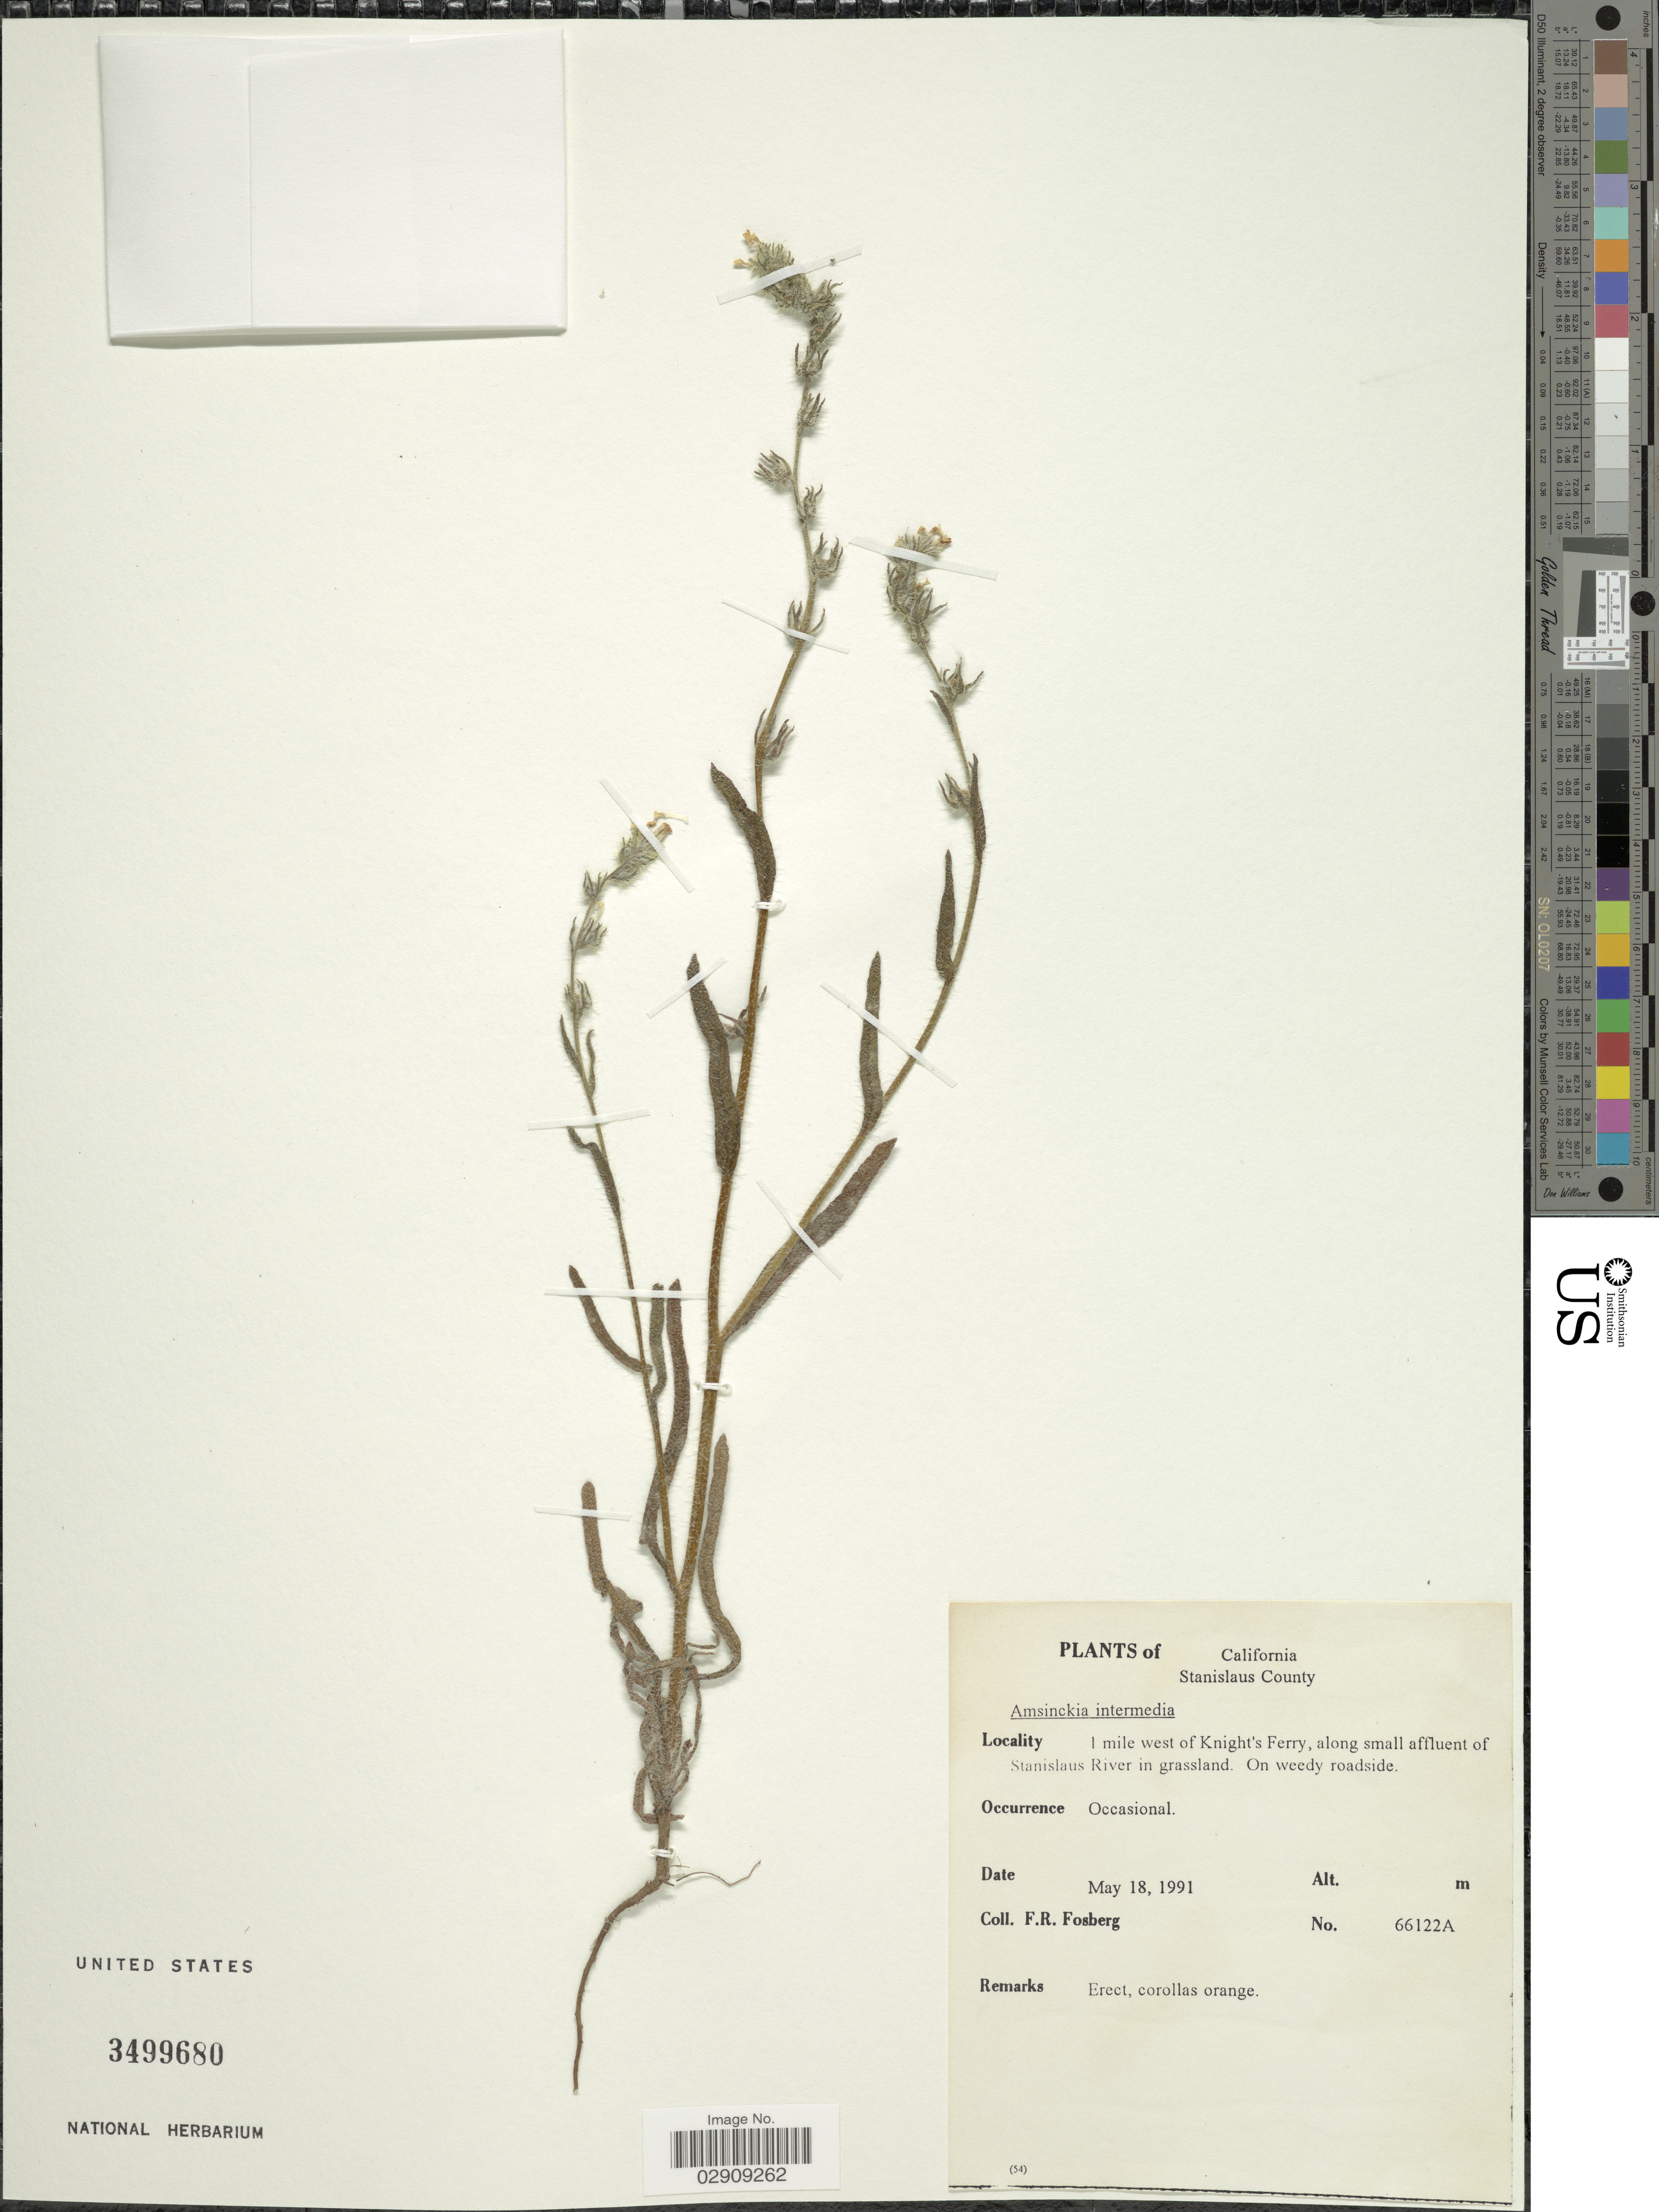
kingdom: Plantae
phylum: Tracheophyta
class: Magnoliopsida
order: Boraginales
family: Boraginaceae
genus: Amsinckia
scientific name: Amsinckia menziesii var. intermedia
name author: (Fisch. & C.A. Mey.) Ganders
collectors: F. R. Fosberg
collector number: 66122A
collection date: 1991-05-18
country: United States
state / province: California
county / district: Stanislaus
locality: Stanislaus County. 1 mile west of Knight's Ferry, along small affluent of Stanislaus River in grassland.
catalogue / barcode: US 3499680